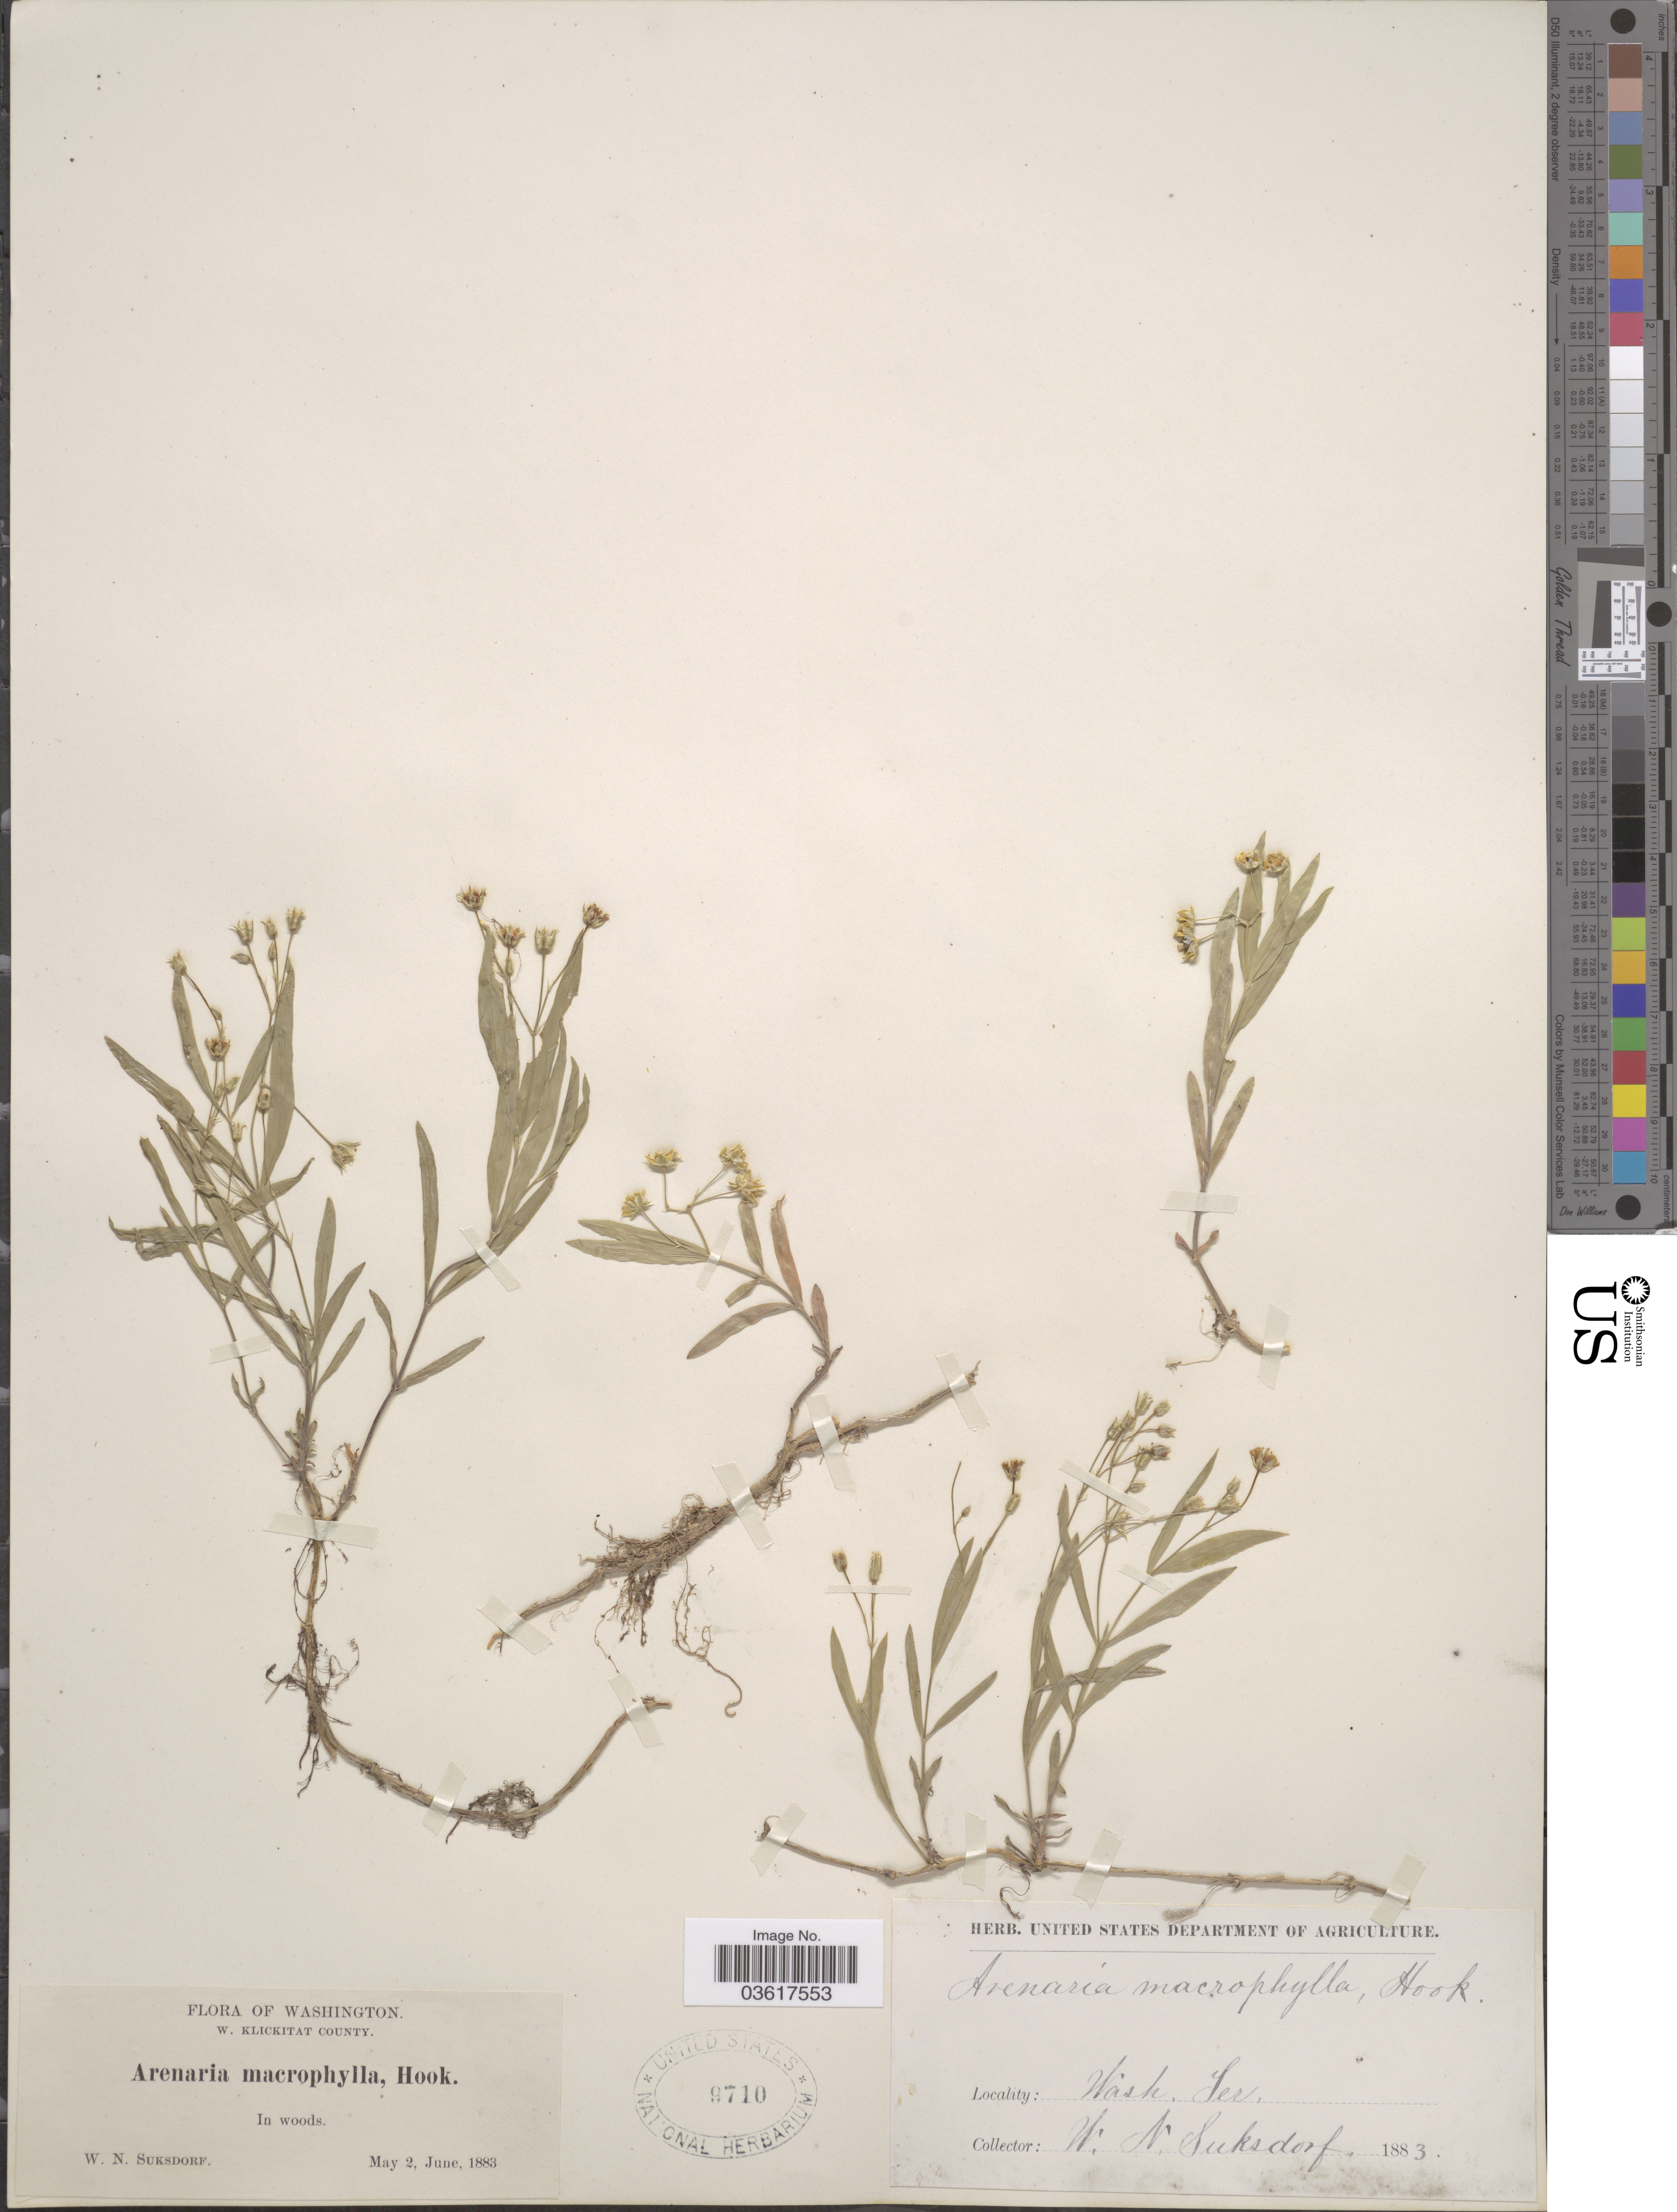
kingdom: Plantae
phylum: Tracheophyta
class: Magnoliopsida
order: Caryophyllales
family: Caryophyllaceae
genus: Moehringia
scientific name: Moehringia macrophylla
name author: (Hook.) Fenzl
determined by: Strong, Mark T., (BOT), Smithsonian Institution - National Museum of Natural History (UNITED STATES)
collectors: W. N. Suksdorf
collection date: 1883-05-02/1883-06-02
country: United States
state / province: Washington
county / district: Klickitat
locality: W. Klickitat County. Wash. Ter.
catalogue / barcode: US 9710